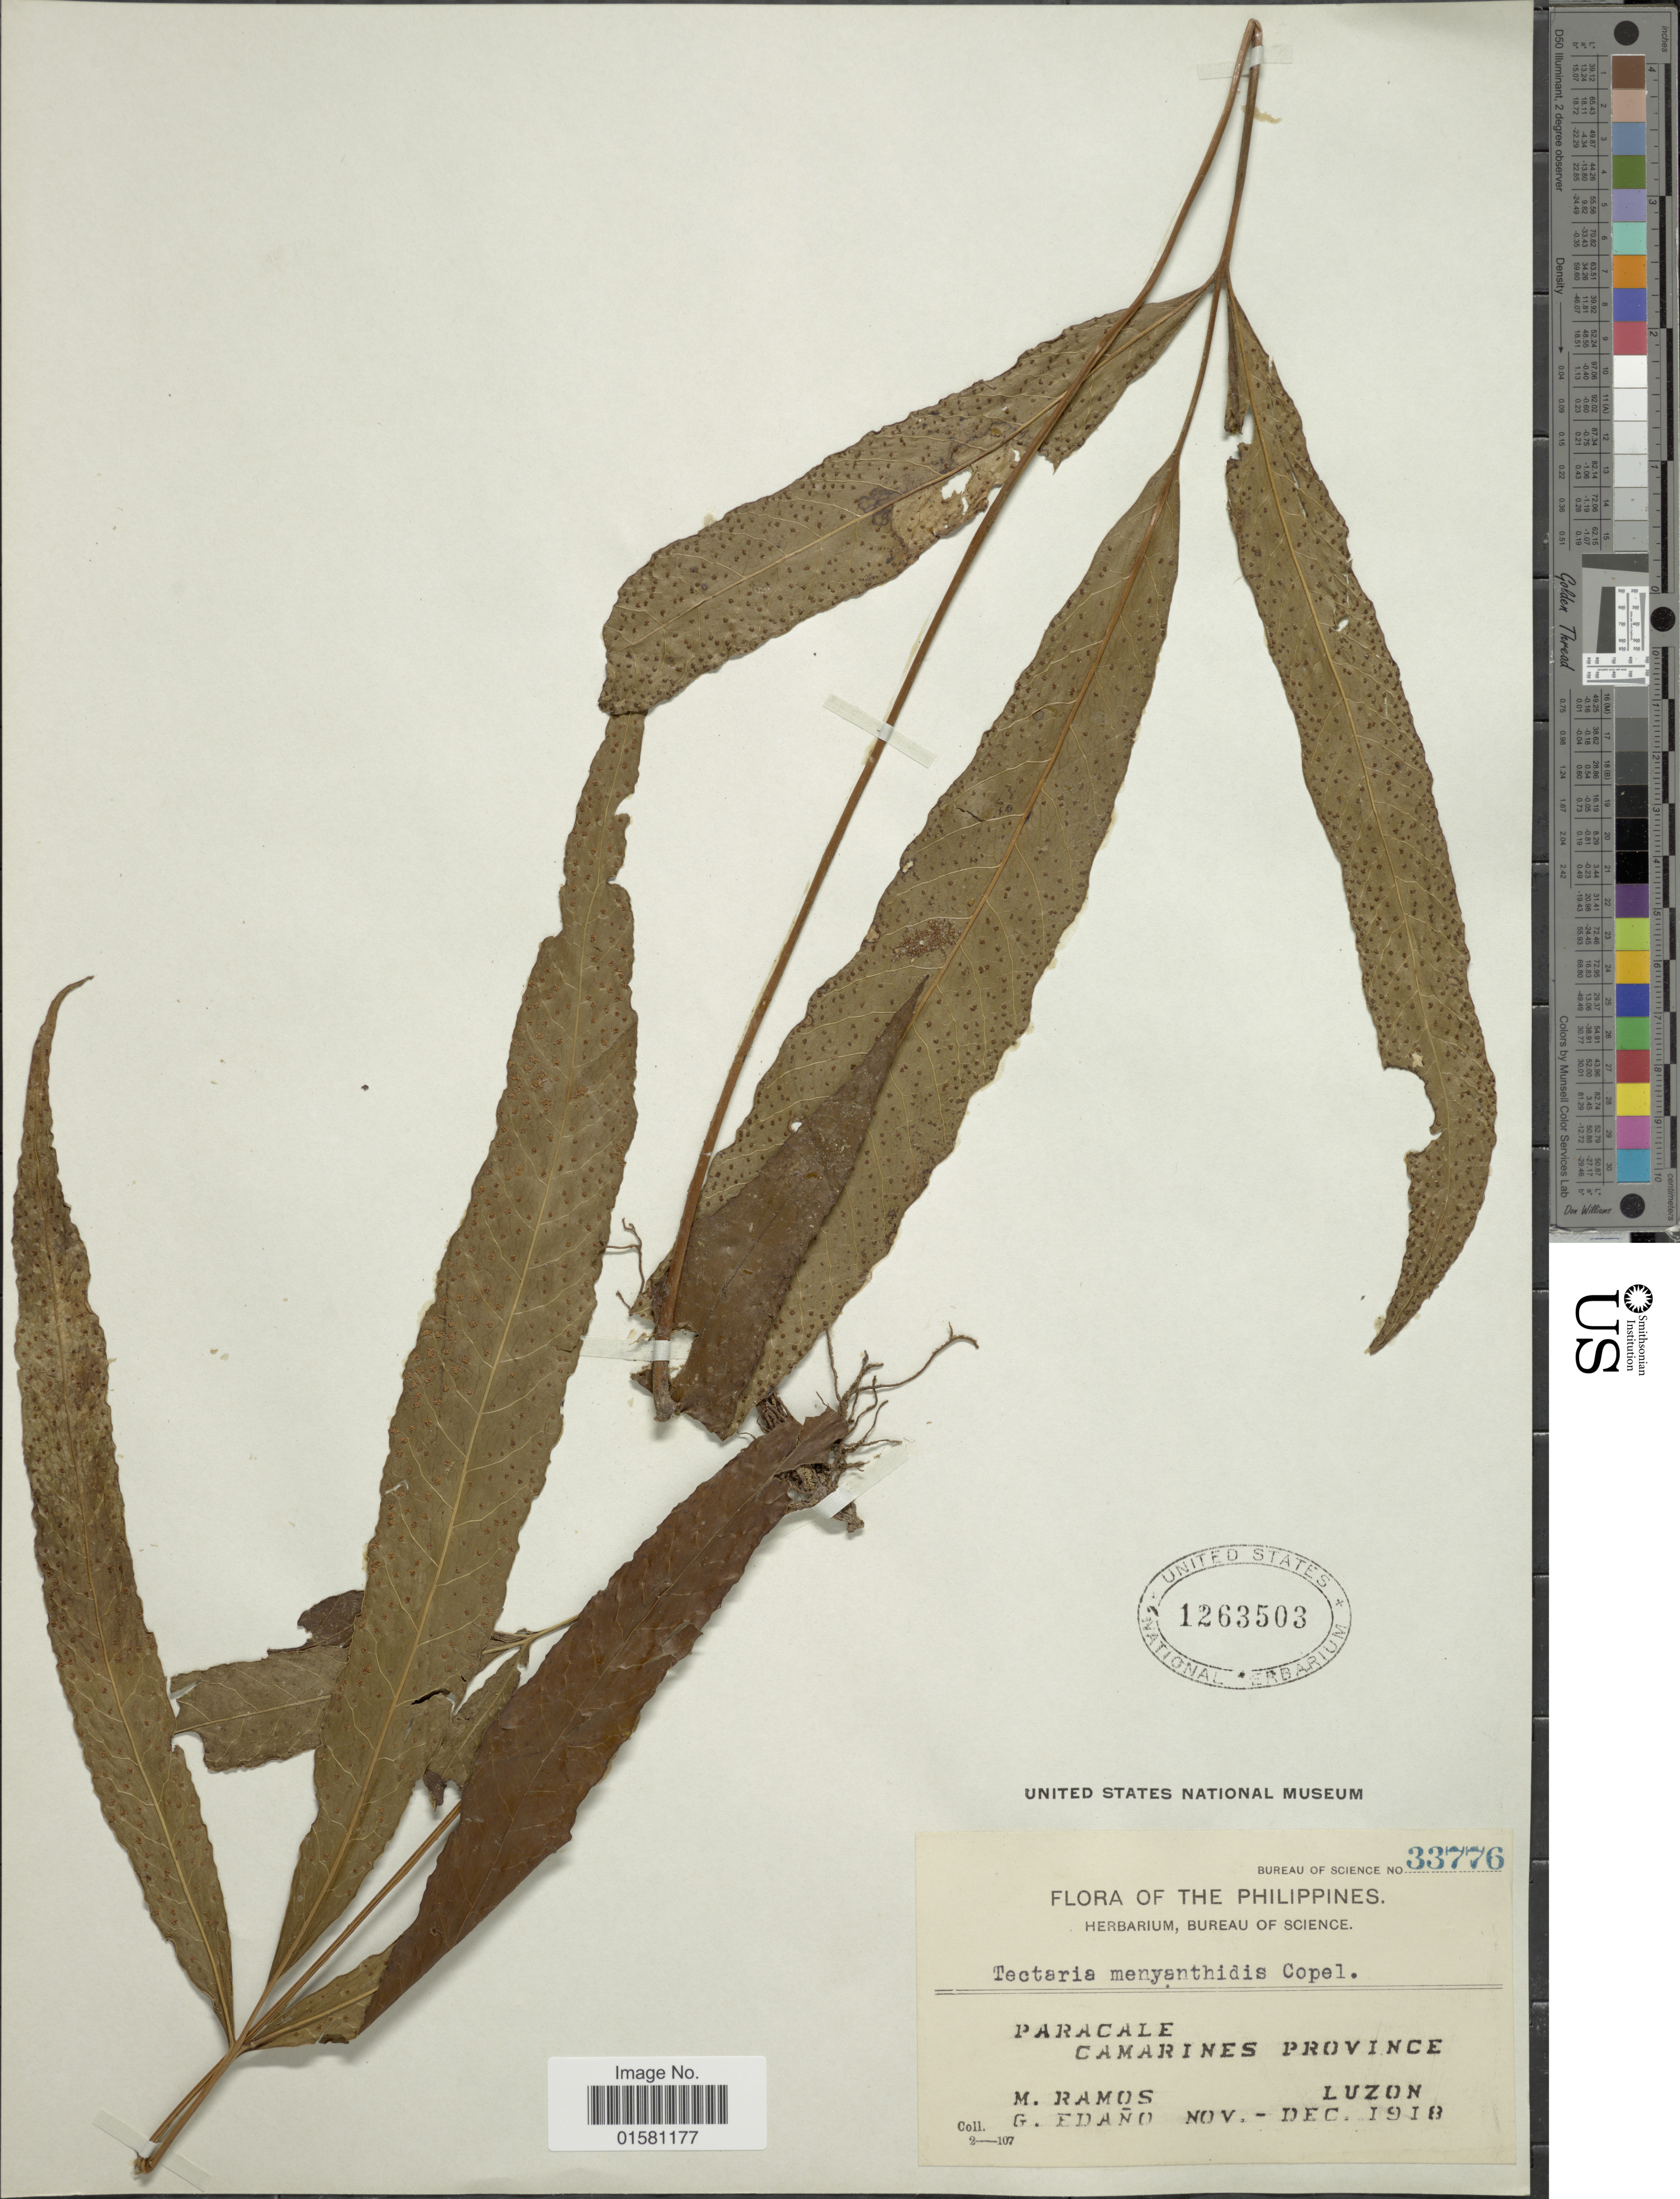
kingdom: Plantae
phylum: Tracheophyta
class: Polypodiopsida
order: Polypodiales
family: Tectariaceae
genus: Tectaria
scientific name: Tectaria menyanthidis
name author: (C. Presl) Copel.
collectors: M. Ramos & G. Edaño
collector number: Bureau of Science 33776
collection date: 1918-11/1918-12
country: Philippines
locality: Paracale Camarines Province, Luzon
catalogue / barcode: US 1263503